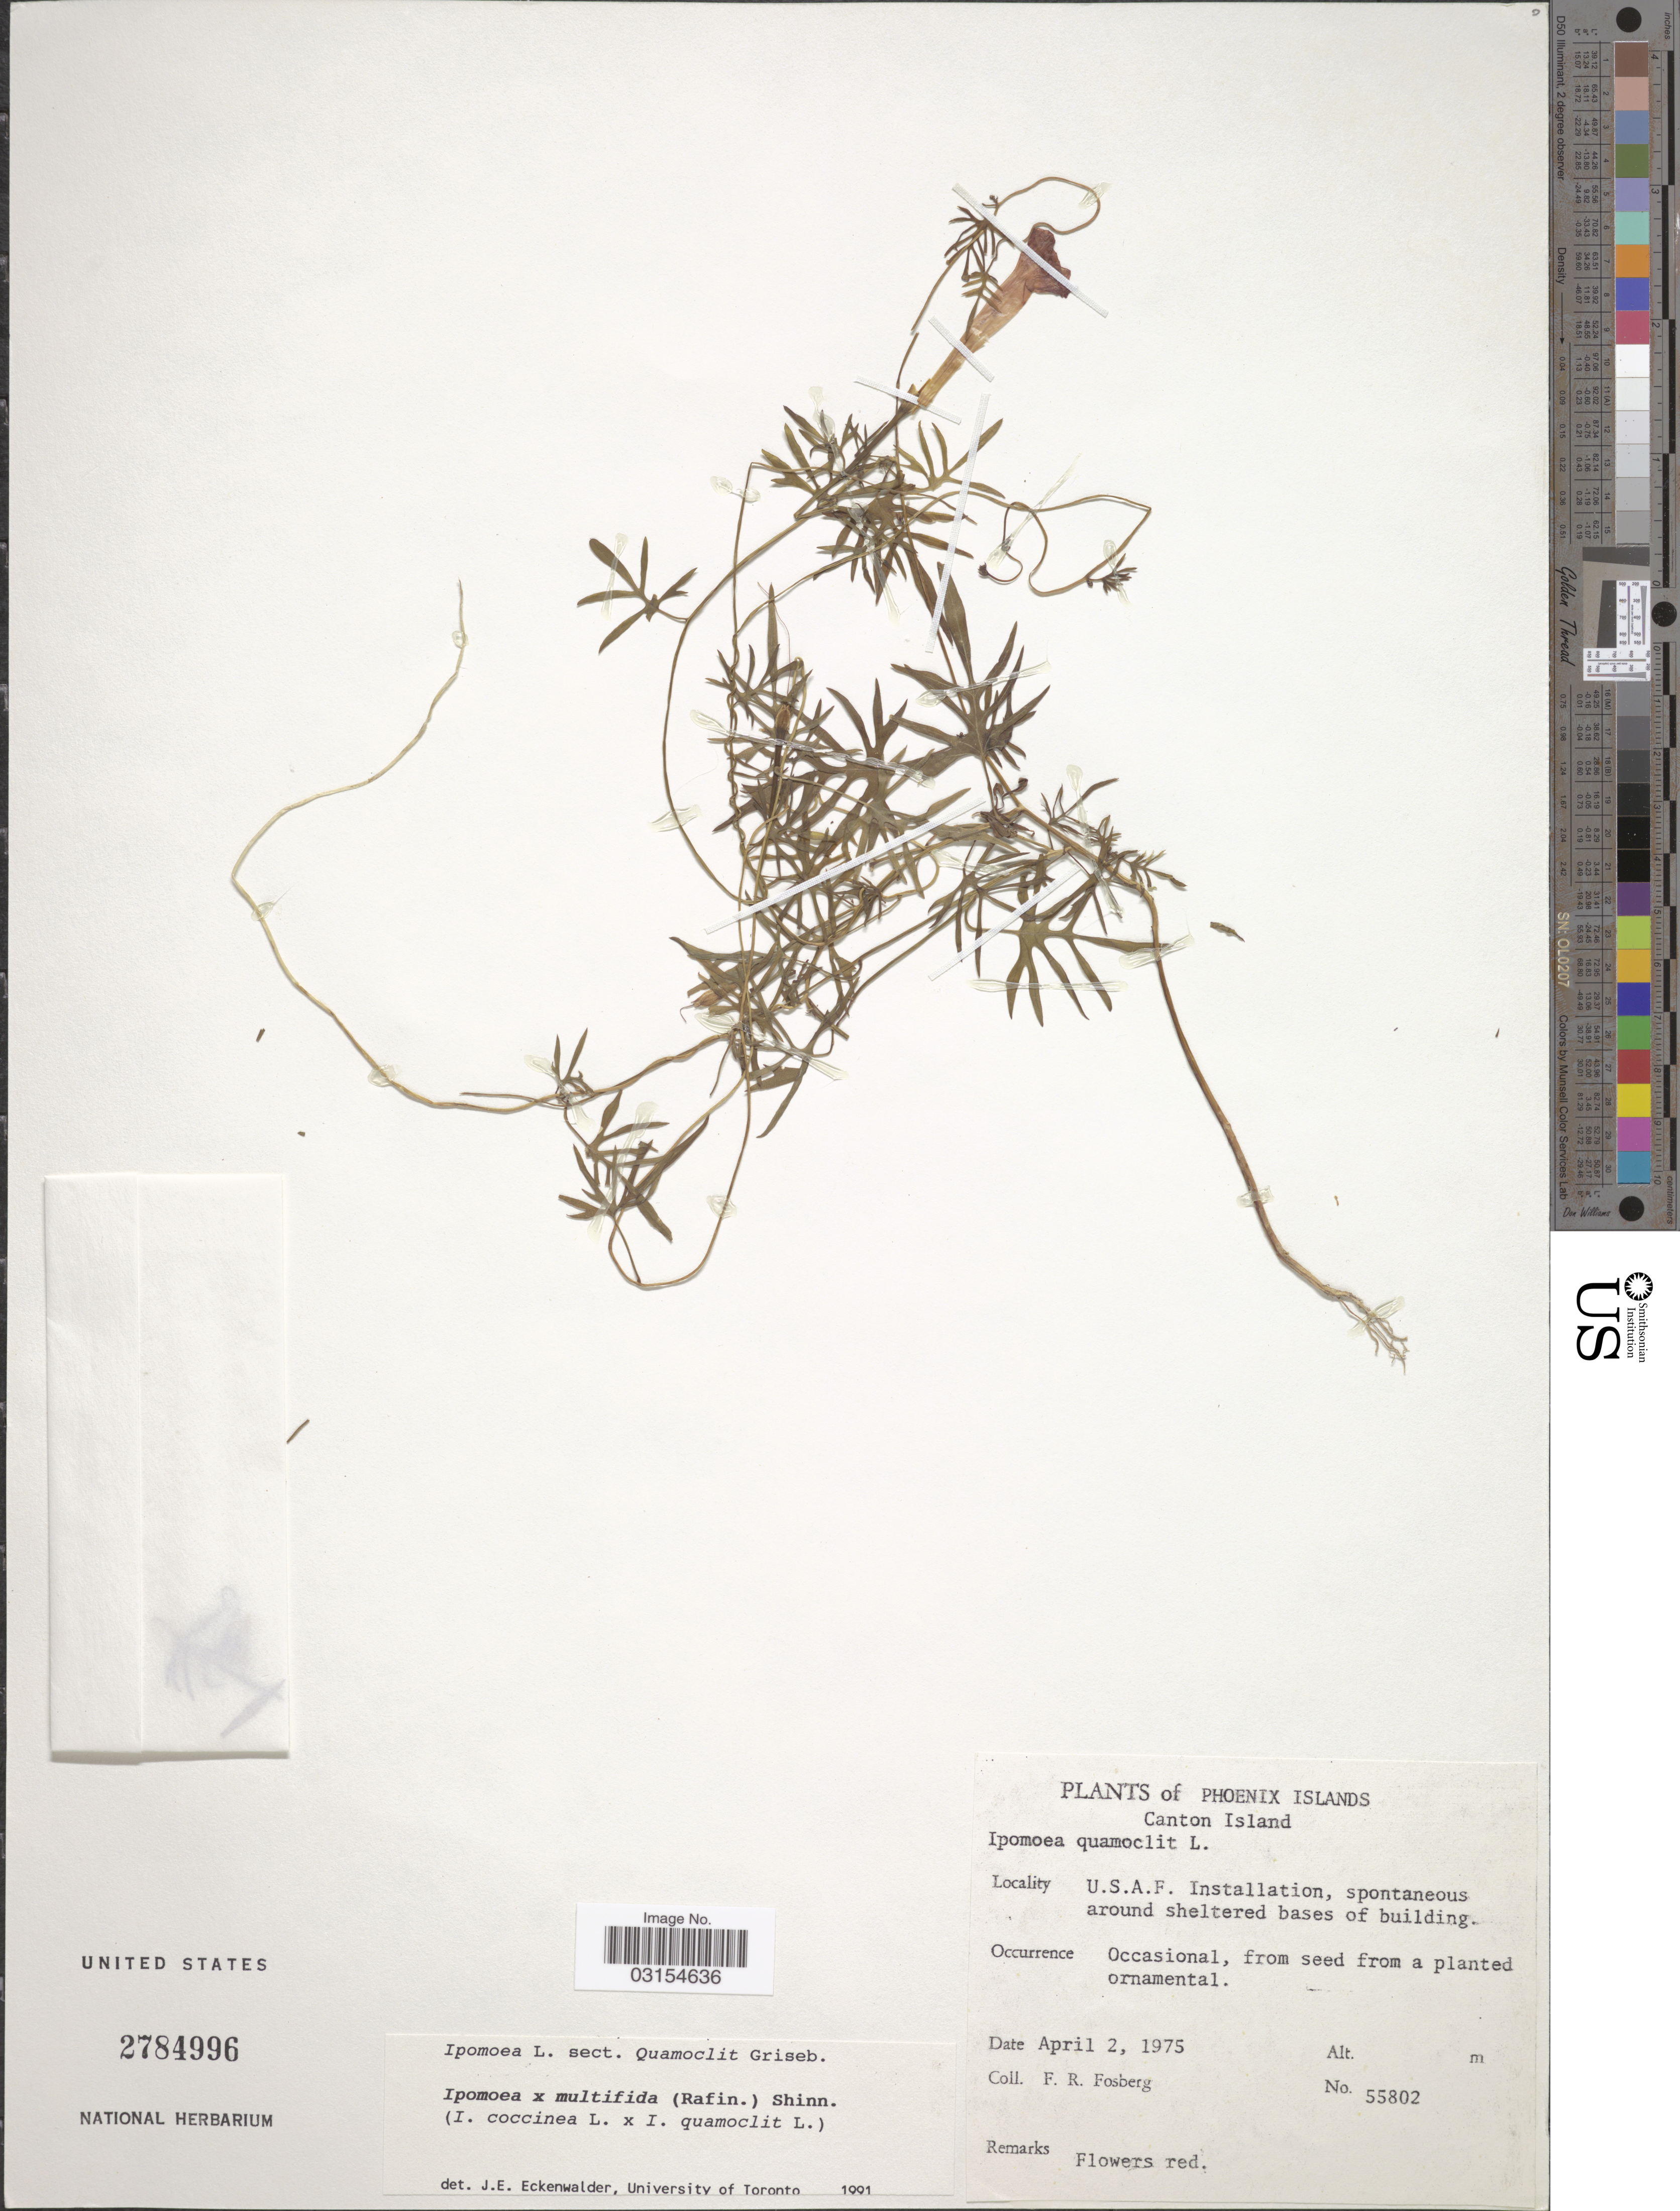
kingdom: Plantae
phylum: Tracheophyta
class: Magnoliopsida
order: Solanales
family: Convolvulaceae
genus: Ipomoea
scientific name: Ipomoea x multifida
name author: (Raf.) Shinners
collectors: F. R. Fosberg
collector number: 55802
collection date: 1975-04-02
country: Kiribati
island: Kanton [Canton] Atoll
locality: Phoenix Islands. Canton Island. U.S.A.F. Installation.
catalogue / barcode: US 2784996